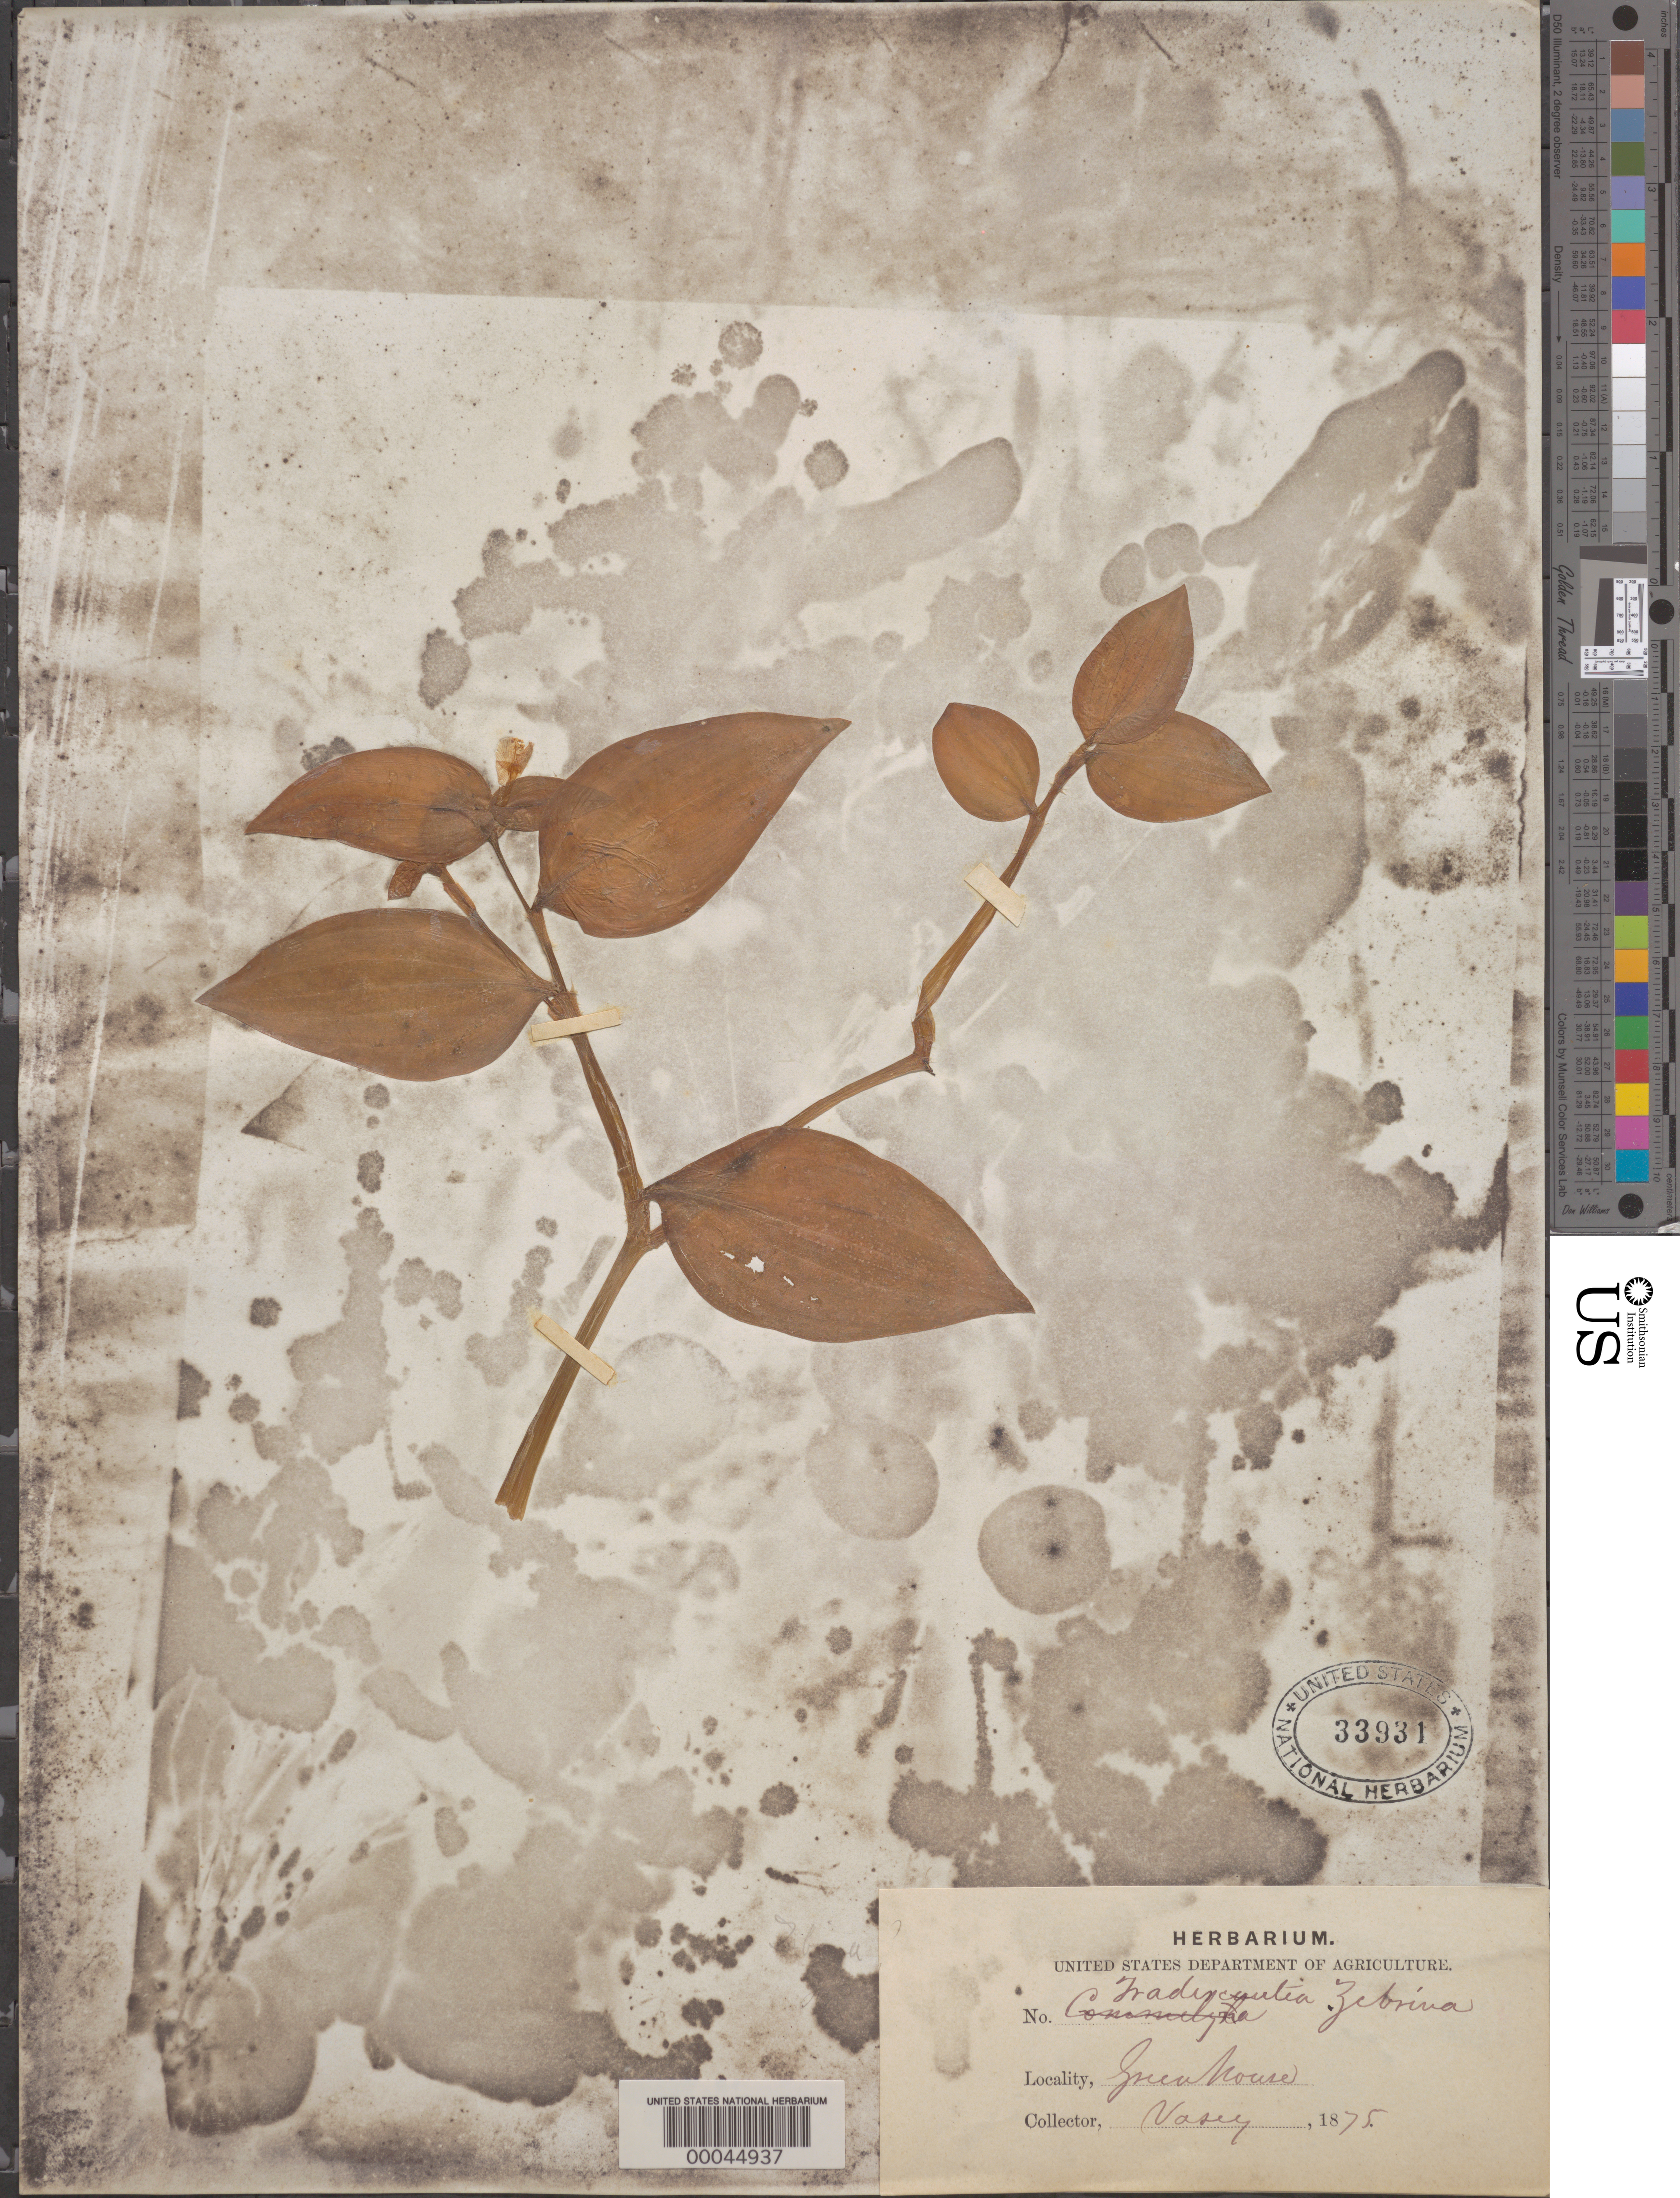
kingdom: Plantae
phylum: Tracheophyta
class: Liliopsida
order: Commelinales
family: Commelinaceae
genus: Tradescantia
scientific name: Tradescantia zebrina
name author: Bosse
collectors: G. Vasey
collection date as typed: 1875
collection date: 1875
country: Panama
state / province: Chiriquí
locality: Around San Felix.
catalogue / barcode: US 33931